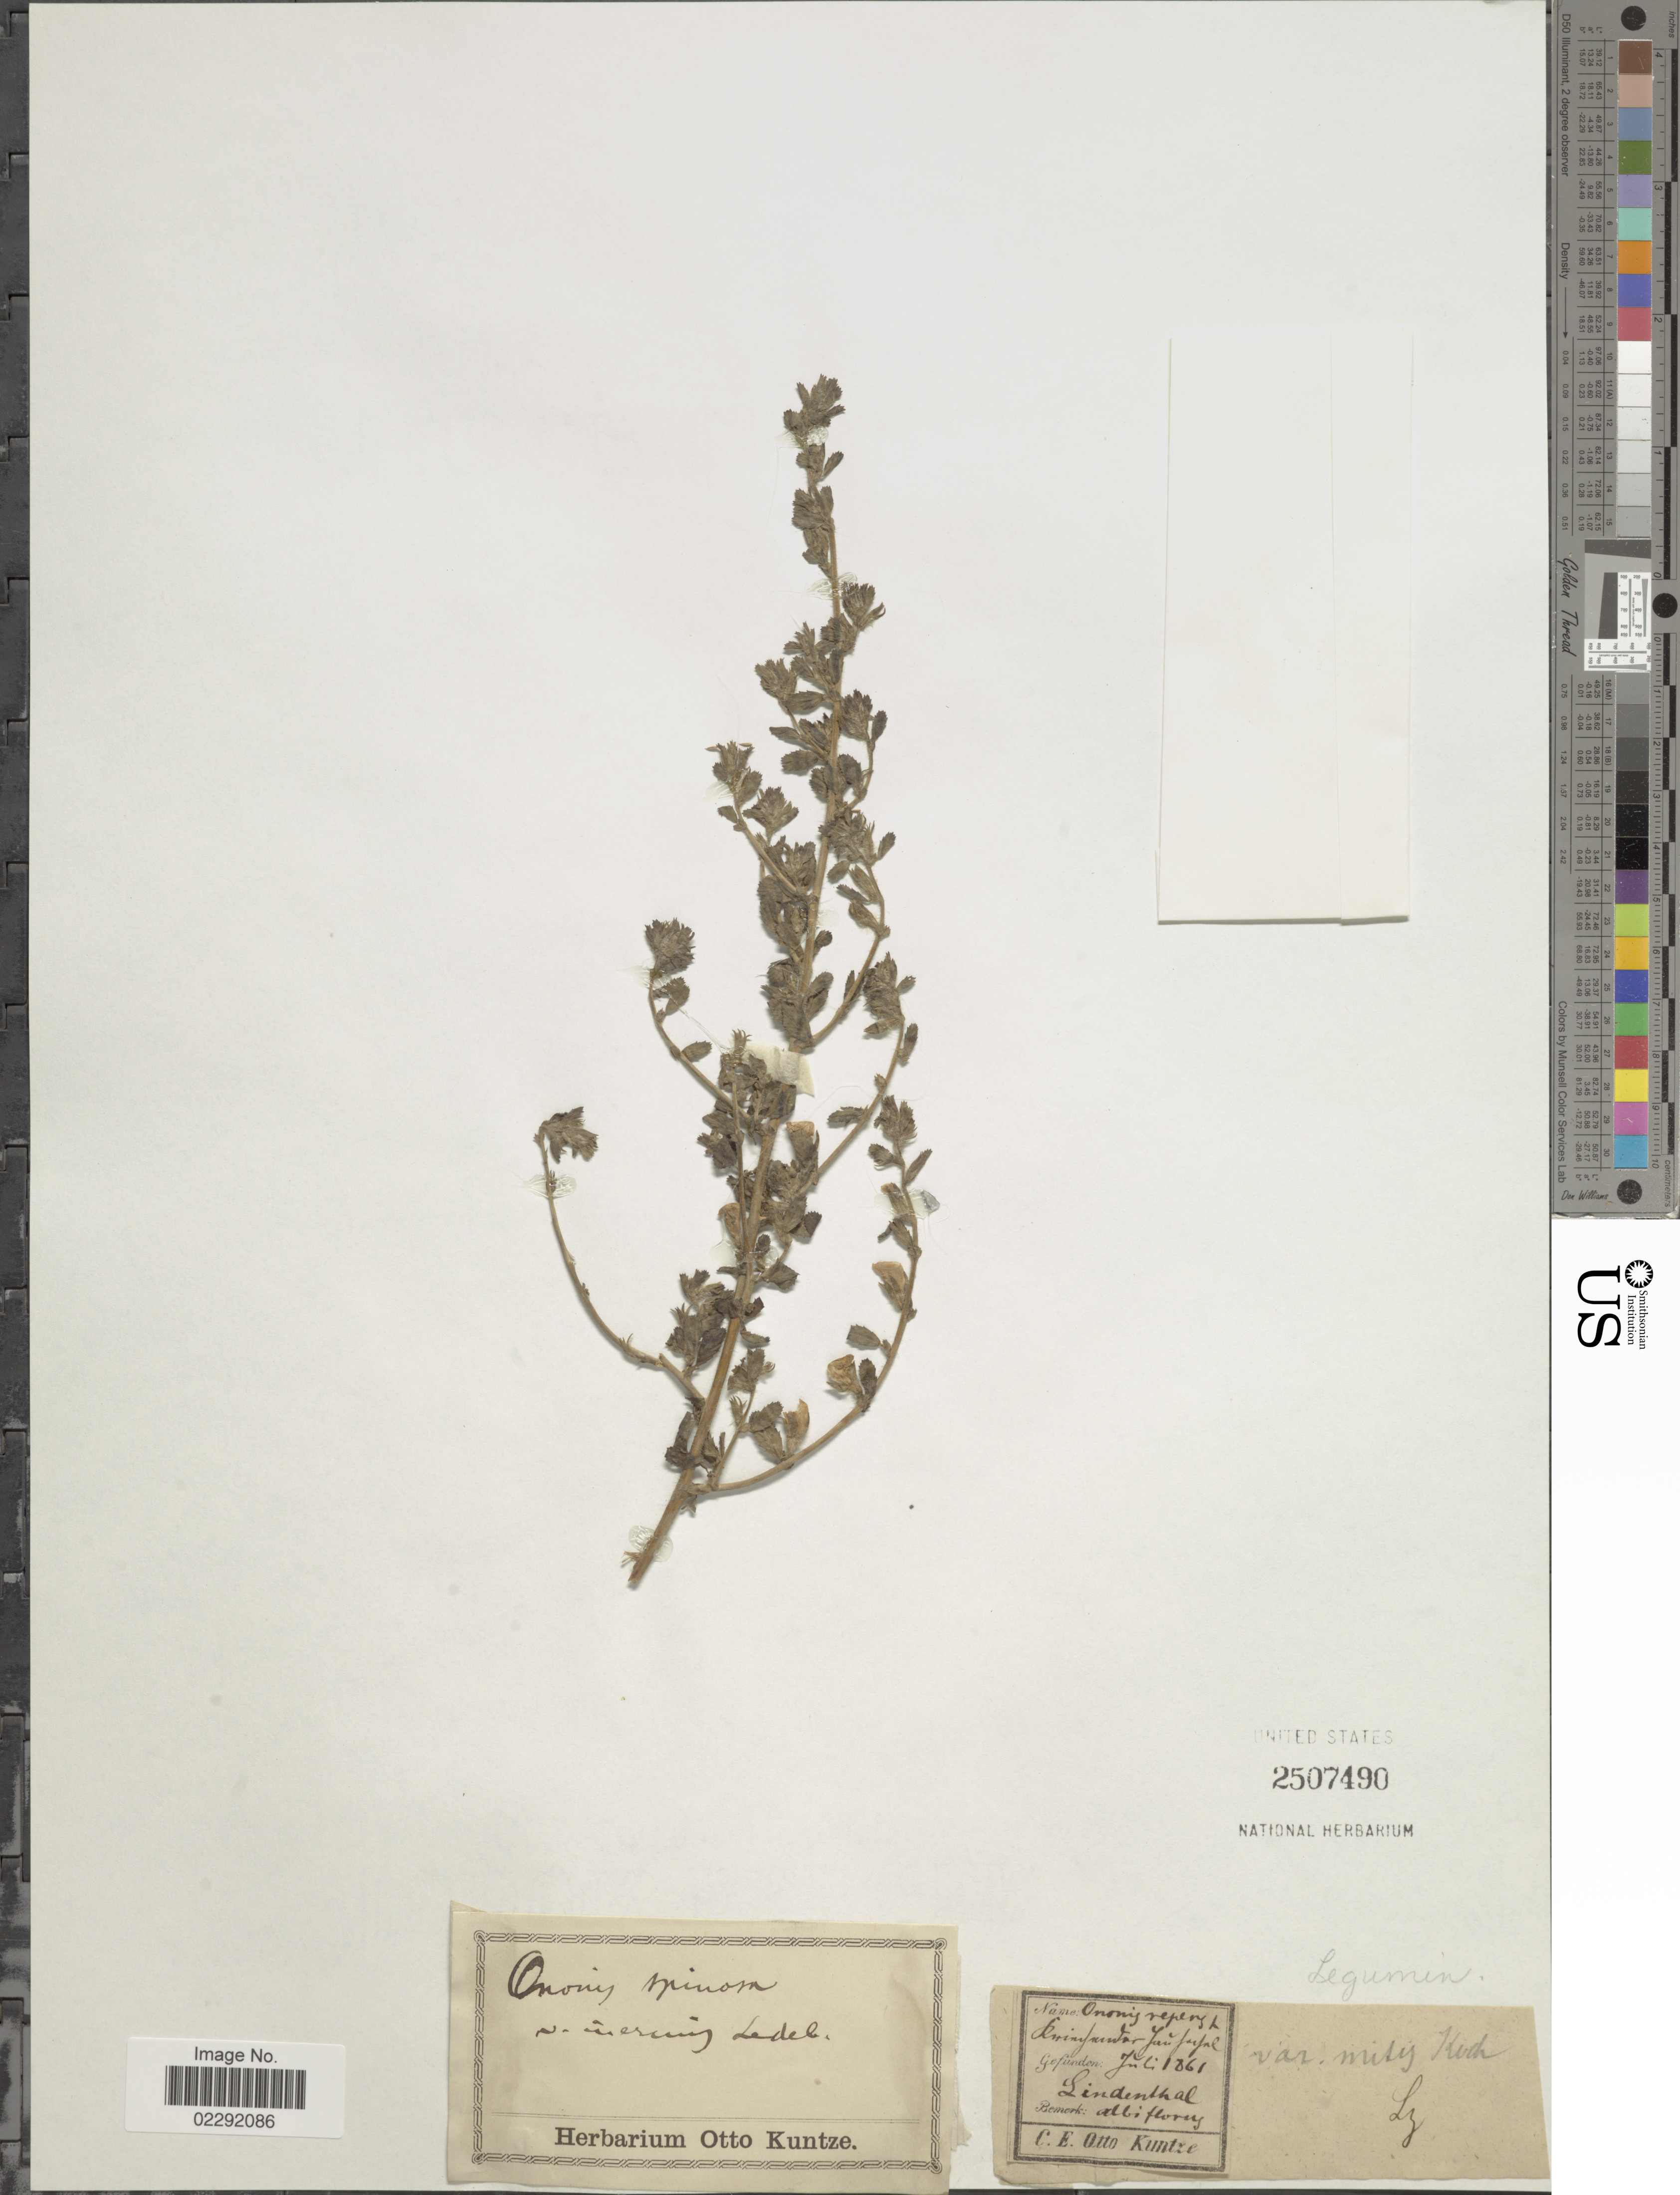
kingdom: Plantae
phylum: Tracheophyta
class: Magnoliopsida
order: Fabales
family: Fabaceae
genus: Ononis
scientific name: Ononis spinosa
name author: L.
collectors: C.E.O. Kuntze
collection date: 1861-07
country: Germany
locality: Lindenthal.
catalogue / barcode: US 2507490